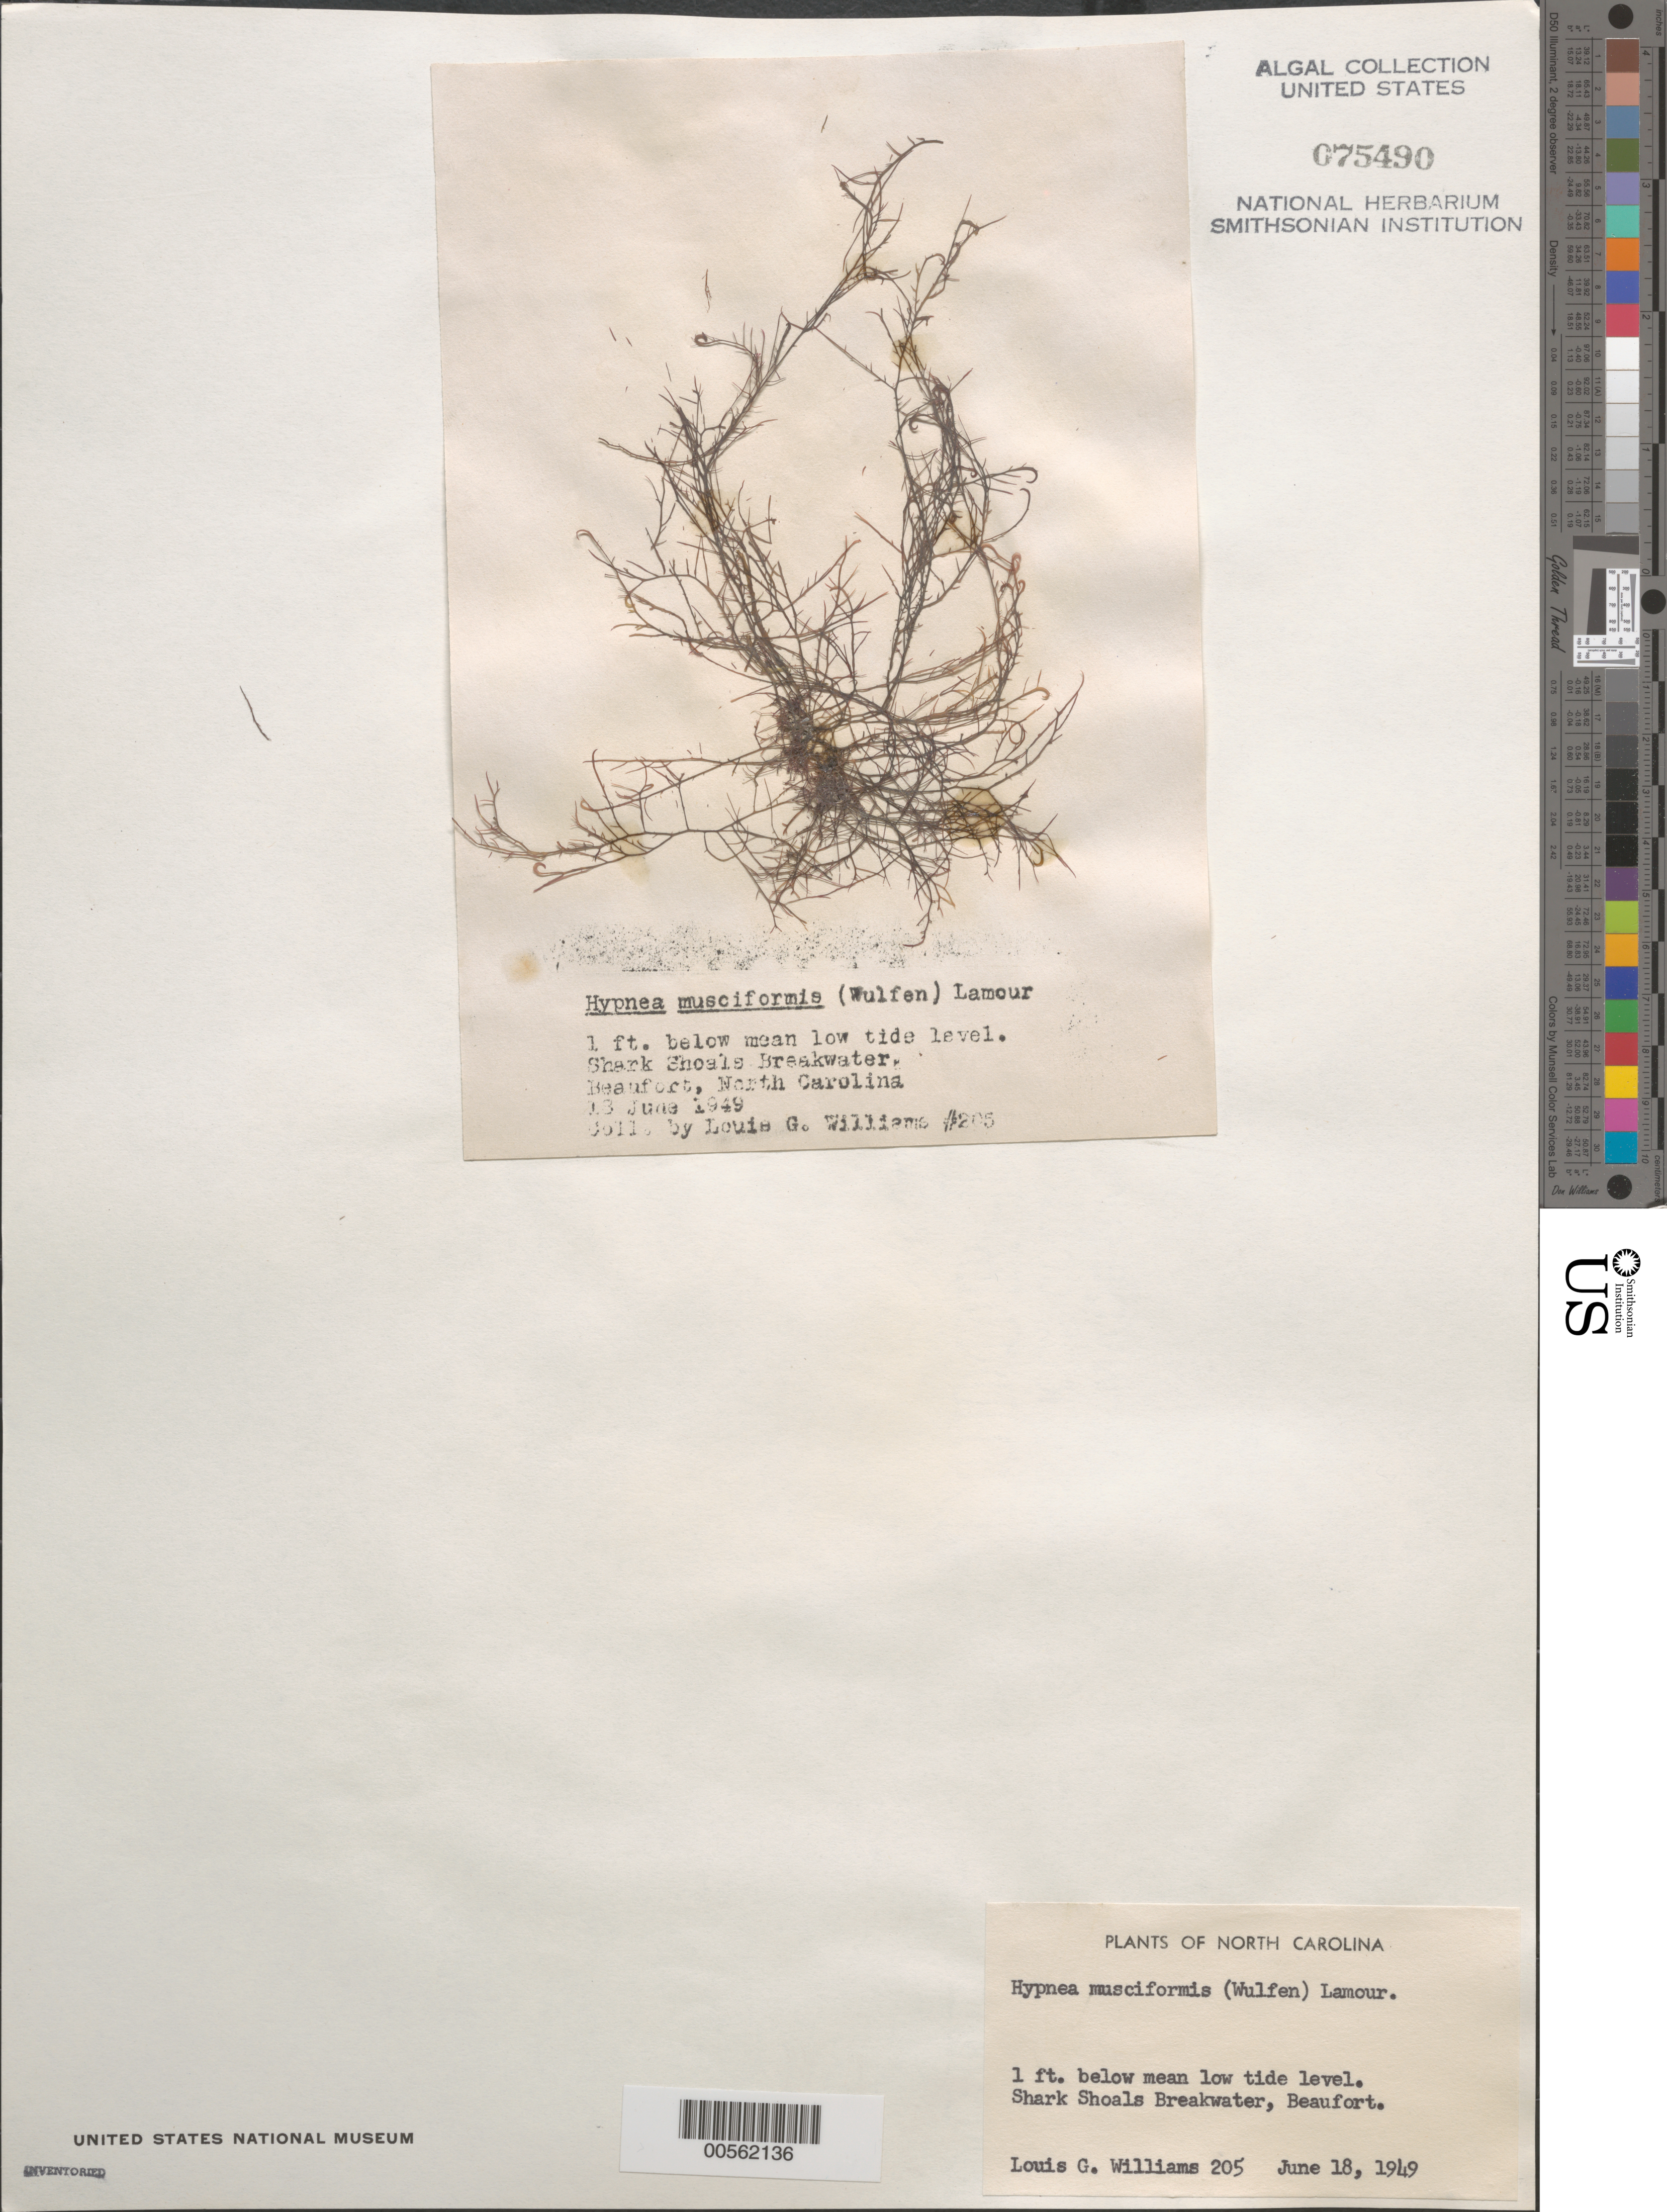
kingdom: Plantae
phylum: Rhodophyta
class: Florideophyceae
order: Gigartinales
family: Cystocloniaceae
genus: Hypnea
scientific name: Hypnea musciformis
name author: (Wulfen) J.V.Lamouroux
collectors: L. G. Williams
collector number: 205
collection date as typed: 18 Jun 1949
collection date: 1949-06-18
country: United States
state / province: North Carolina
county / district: Carteret County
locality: Beaufort, Shark Shoals breakwater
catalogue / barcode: US 75490